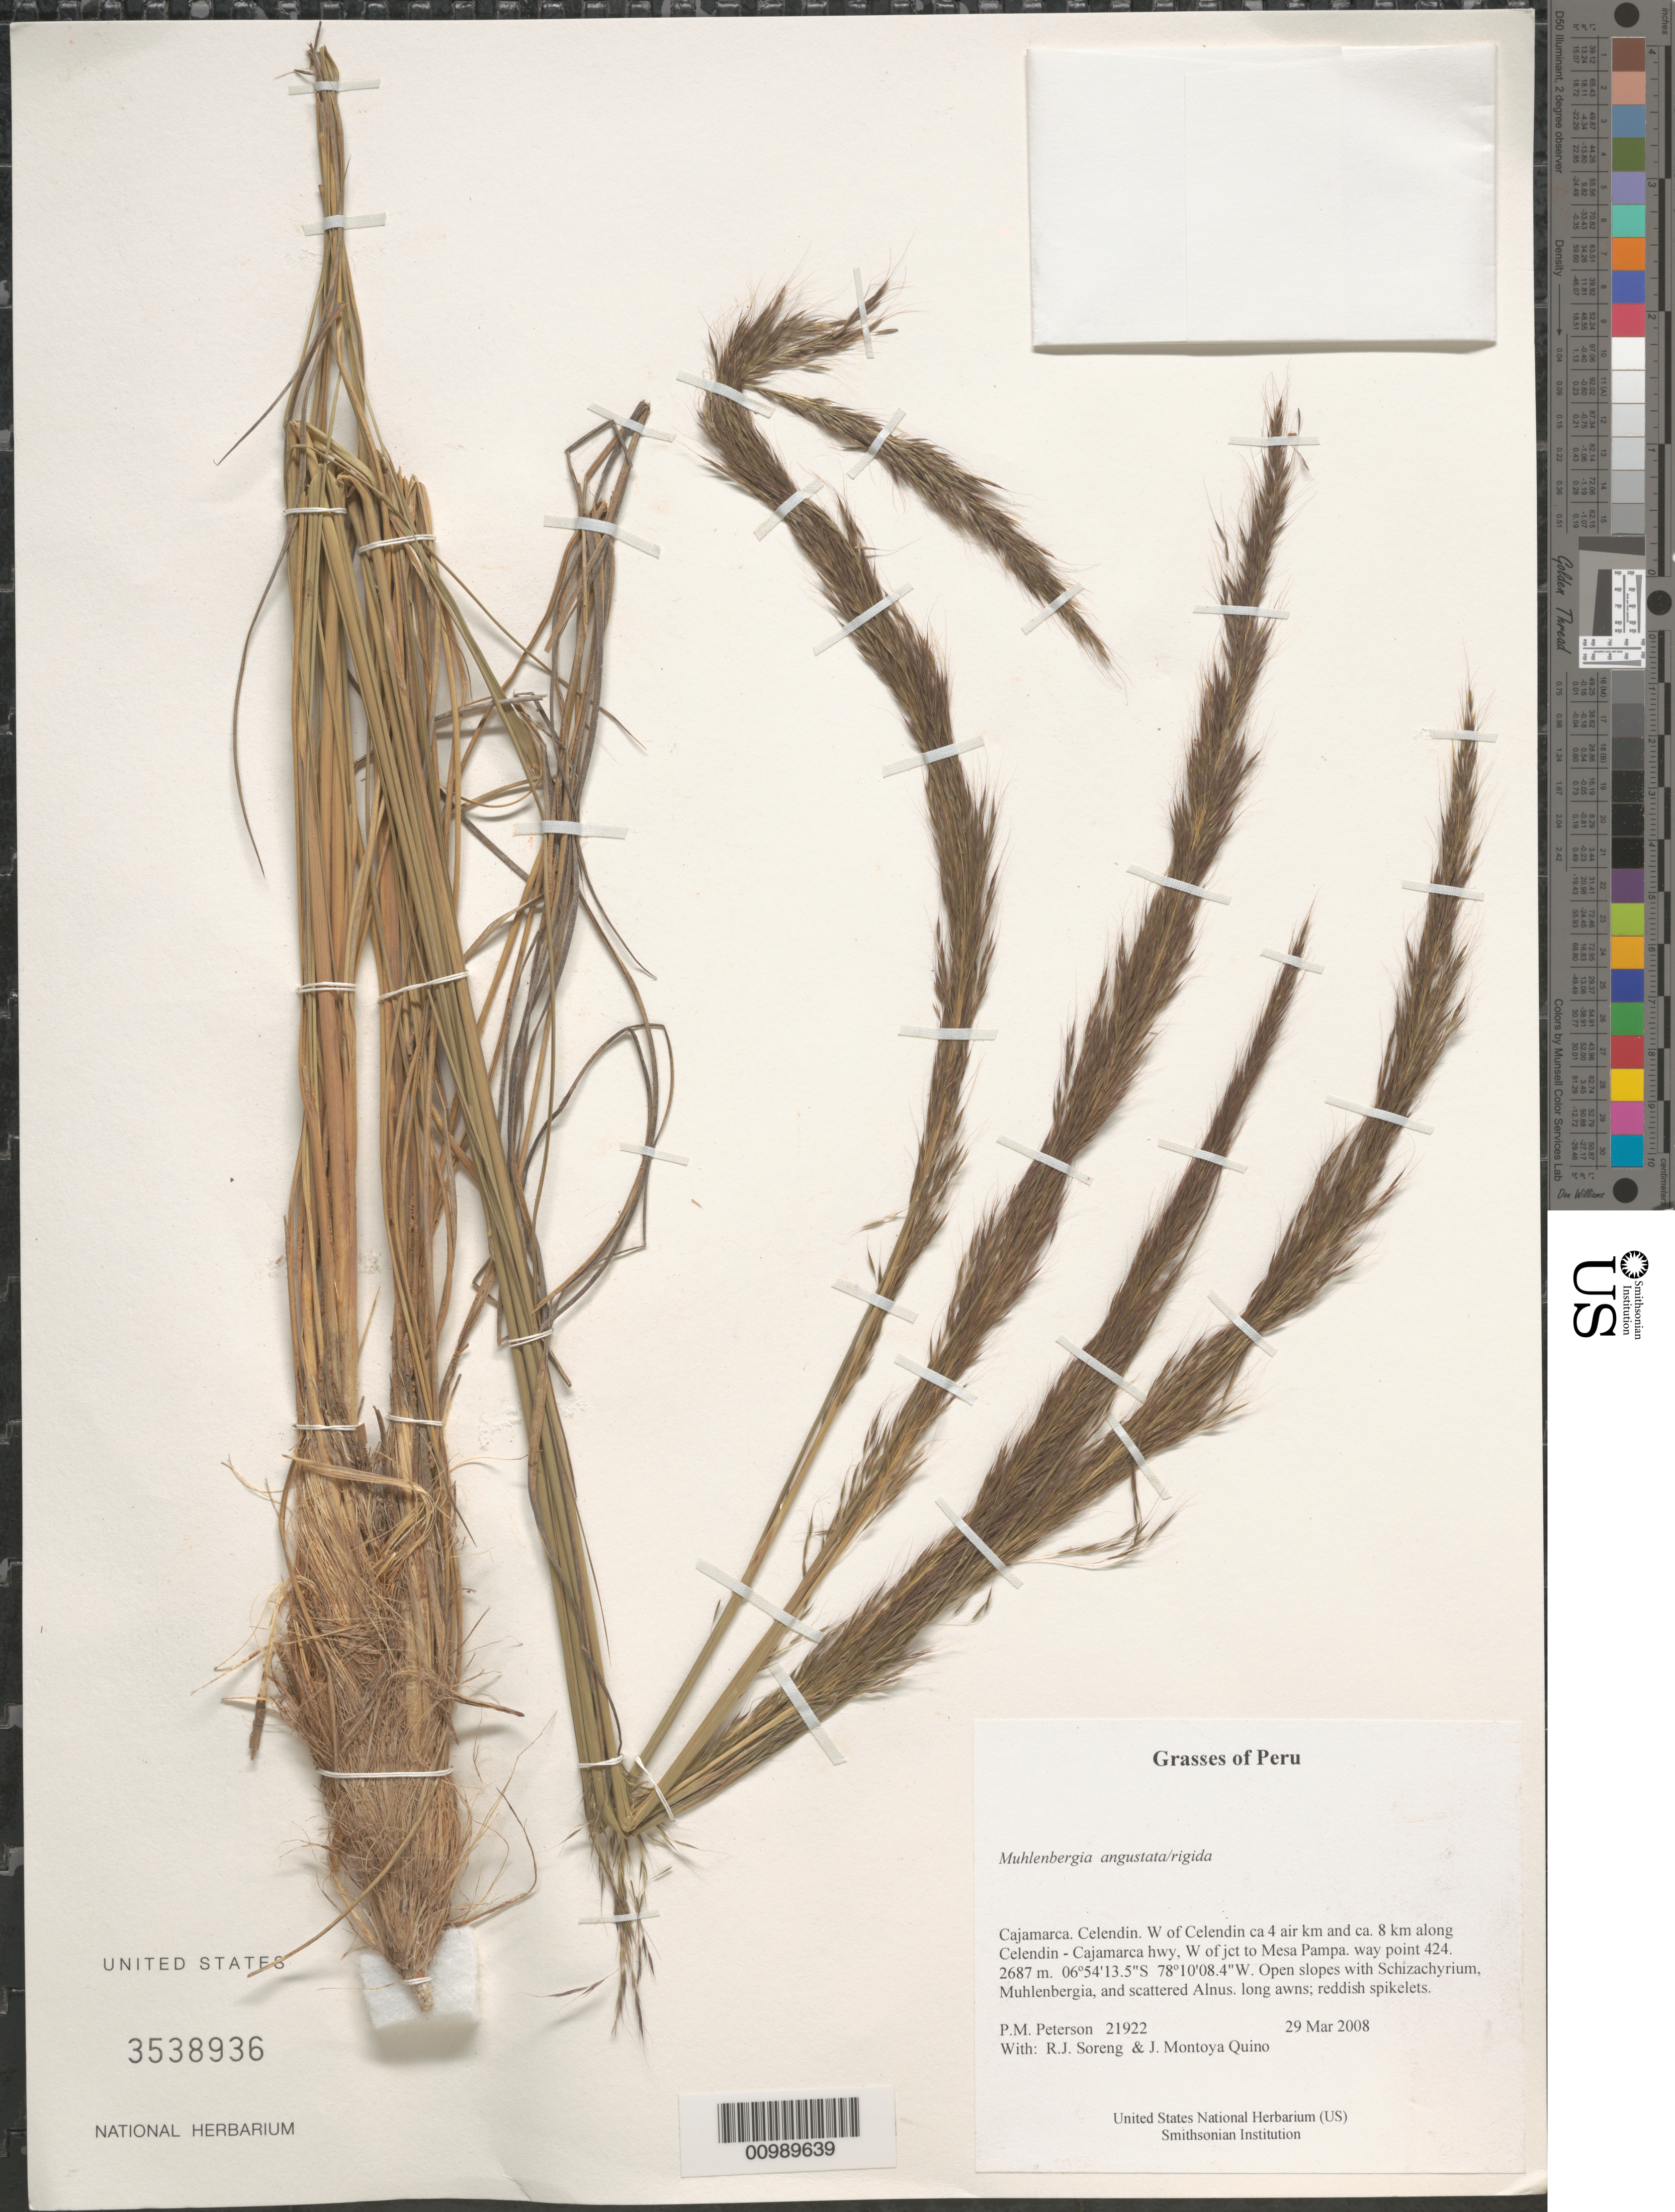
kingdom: Plantae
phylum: Tracheophyta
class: Liliopsida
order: Poales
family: Poaceae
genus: Muhlenbergia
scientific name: Muhlenbergia coerulea x M. rigida (Kunth) Kunth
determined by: Peterson, Paul M., (BOT), Smithsonian Institution - National Museum of Natural History (UNITED STATES)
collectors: P. M. Peterson, R. J. Soreng & J. Montoya Quino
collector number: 21922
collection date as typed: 29 Mar 2008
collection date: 2008-03-29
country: Peru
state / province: Cajamarca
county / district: Celendín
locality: W of Celendin ca 4 air km and ca. 8 km along Celendin - Cajamarca hwy, W of jct to Mesa Pampa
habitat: Open slopes with Schizachyrium, Muhlenbergia, and scattered Alnus.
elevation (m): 2687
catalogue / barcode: US 3538936